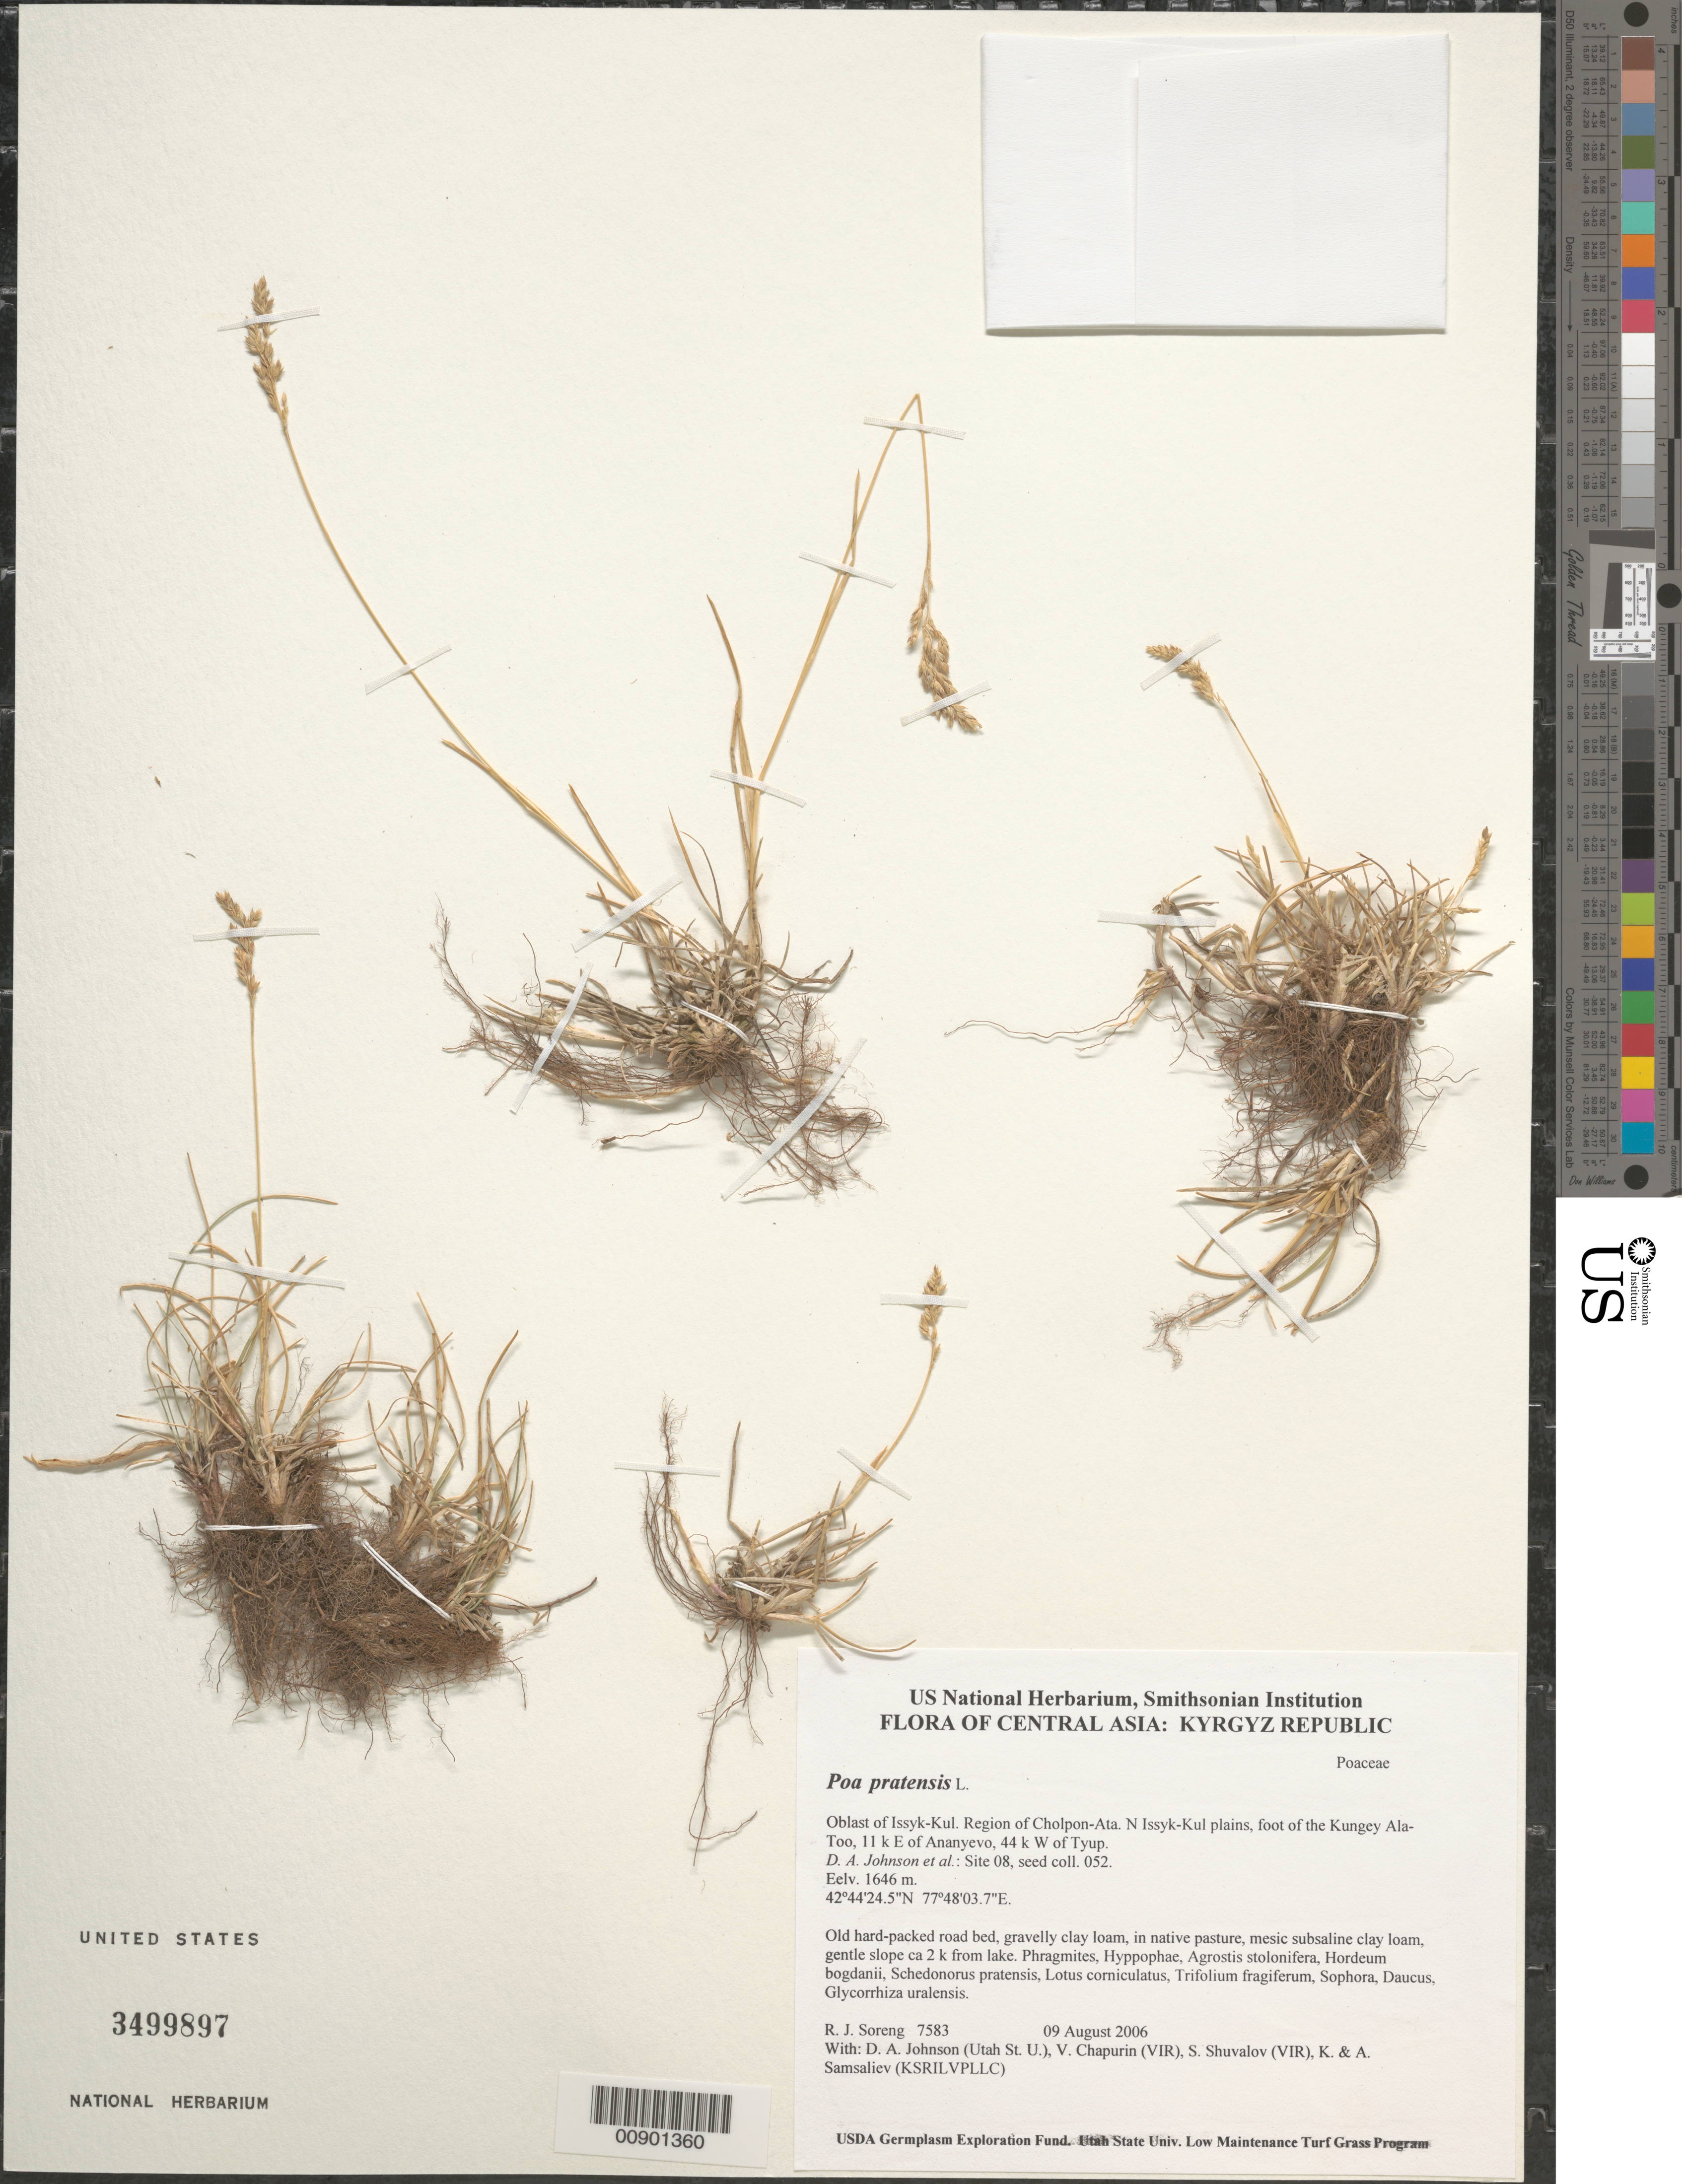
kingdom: Plantae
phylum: Tracheophyta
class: Liliopsida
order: Poales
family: Poaceae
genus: Poa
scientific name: Poa pratensis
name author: L.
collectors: R. J. Soreng, D. Johnson, S. Shuvalov, V. Chapurin, K. Samsaliev & A. Samsaliev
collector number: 7583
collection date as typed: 09 Aug 2006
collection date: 2006-08-09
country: Kyrgyzstan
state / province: Ysyk-Kol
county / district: Cholpon-Ata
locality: N Issyk-Kul plains, foot of the Kungey Ala-Too, 11 km E of Ananyevo, 44 km W of Tyup.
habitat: Old hard-packed road bed, gravelly clay loam, in native pasture, mesic subsaline clay loam, gentle slope ca 2 k from lake.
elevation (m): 1646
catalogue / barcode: US 3499897